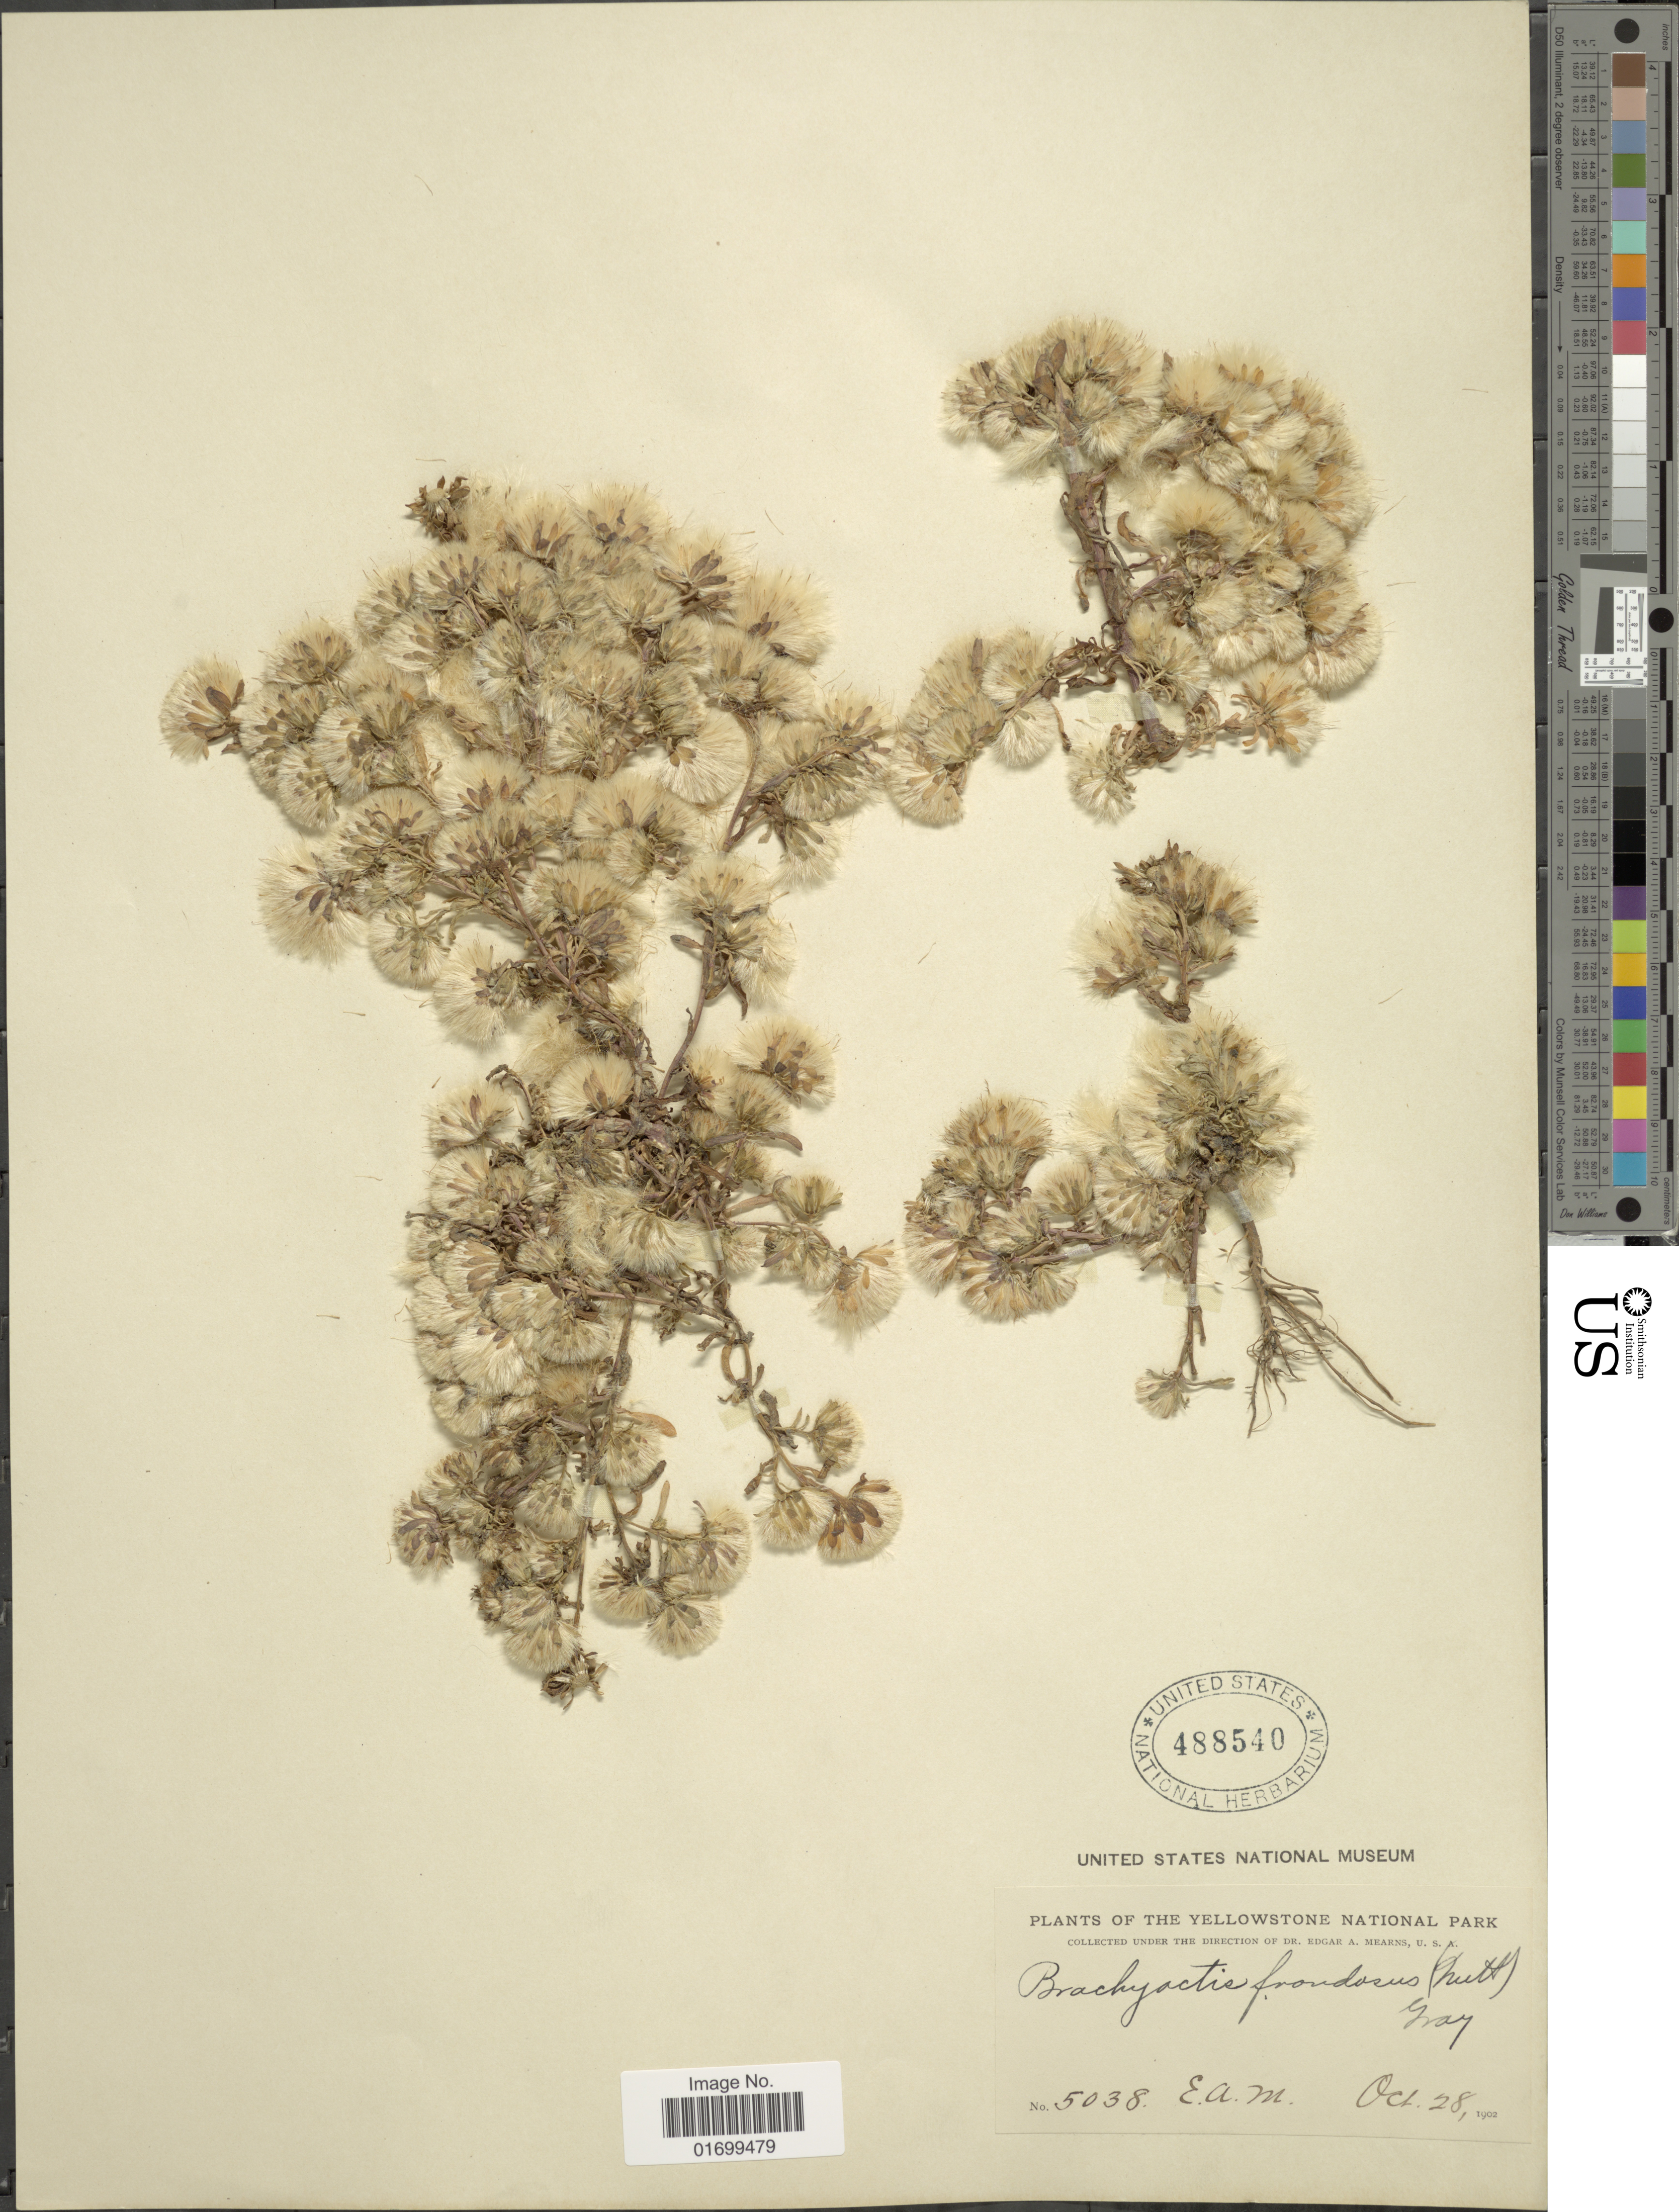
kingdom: Plantae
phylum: Tracheophyta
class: Magnoliopsida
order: Asterales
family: Asteraceae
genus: Symphyotrichum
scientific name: Symphyotrichum frondosum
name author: (Nutt.) G.L. Nesom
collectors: E. A. Mearns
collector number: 5038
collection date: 1902-10-28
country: United States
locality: Yellowstone National Park.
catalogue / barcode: US 488540